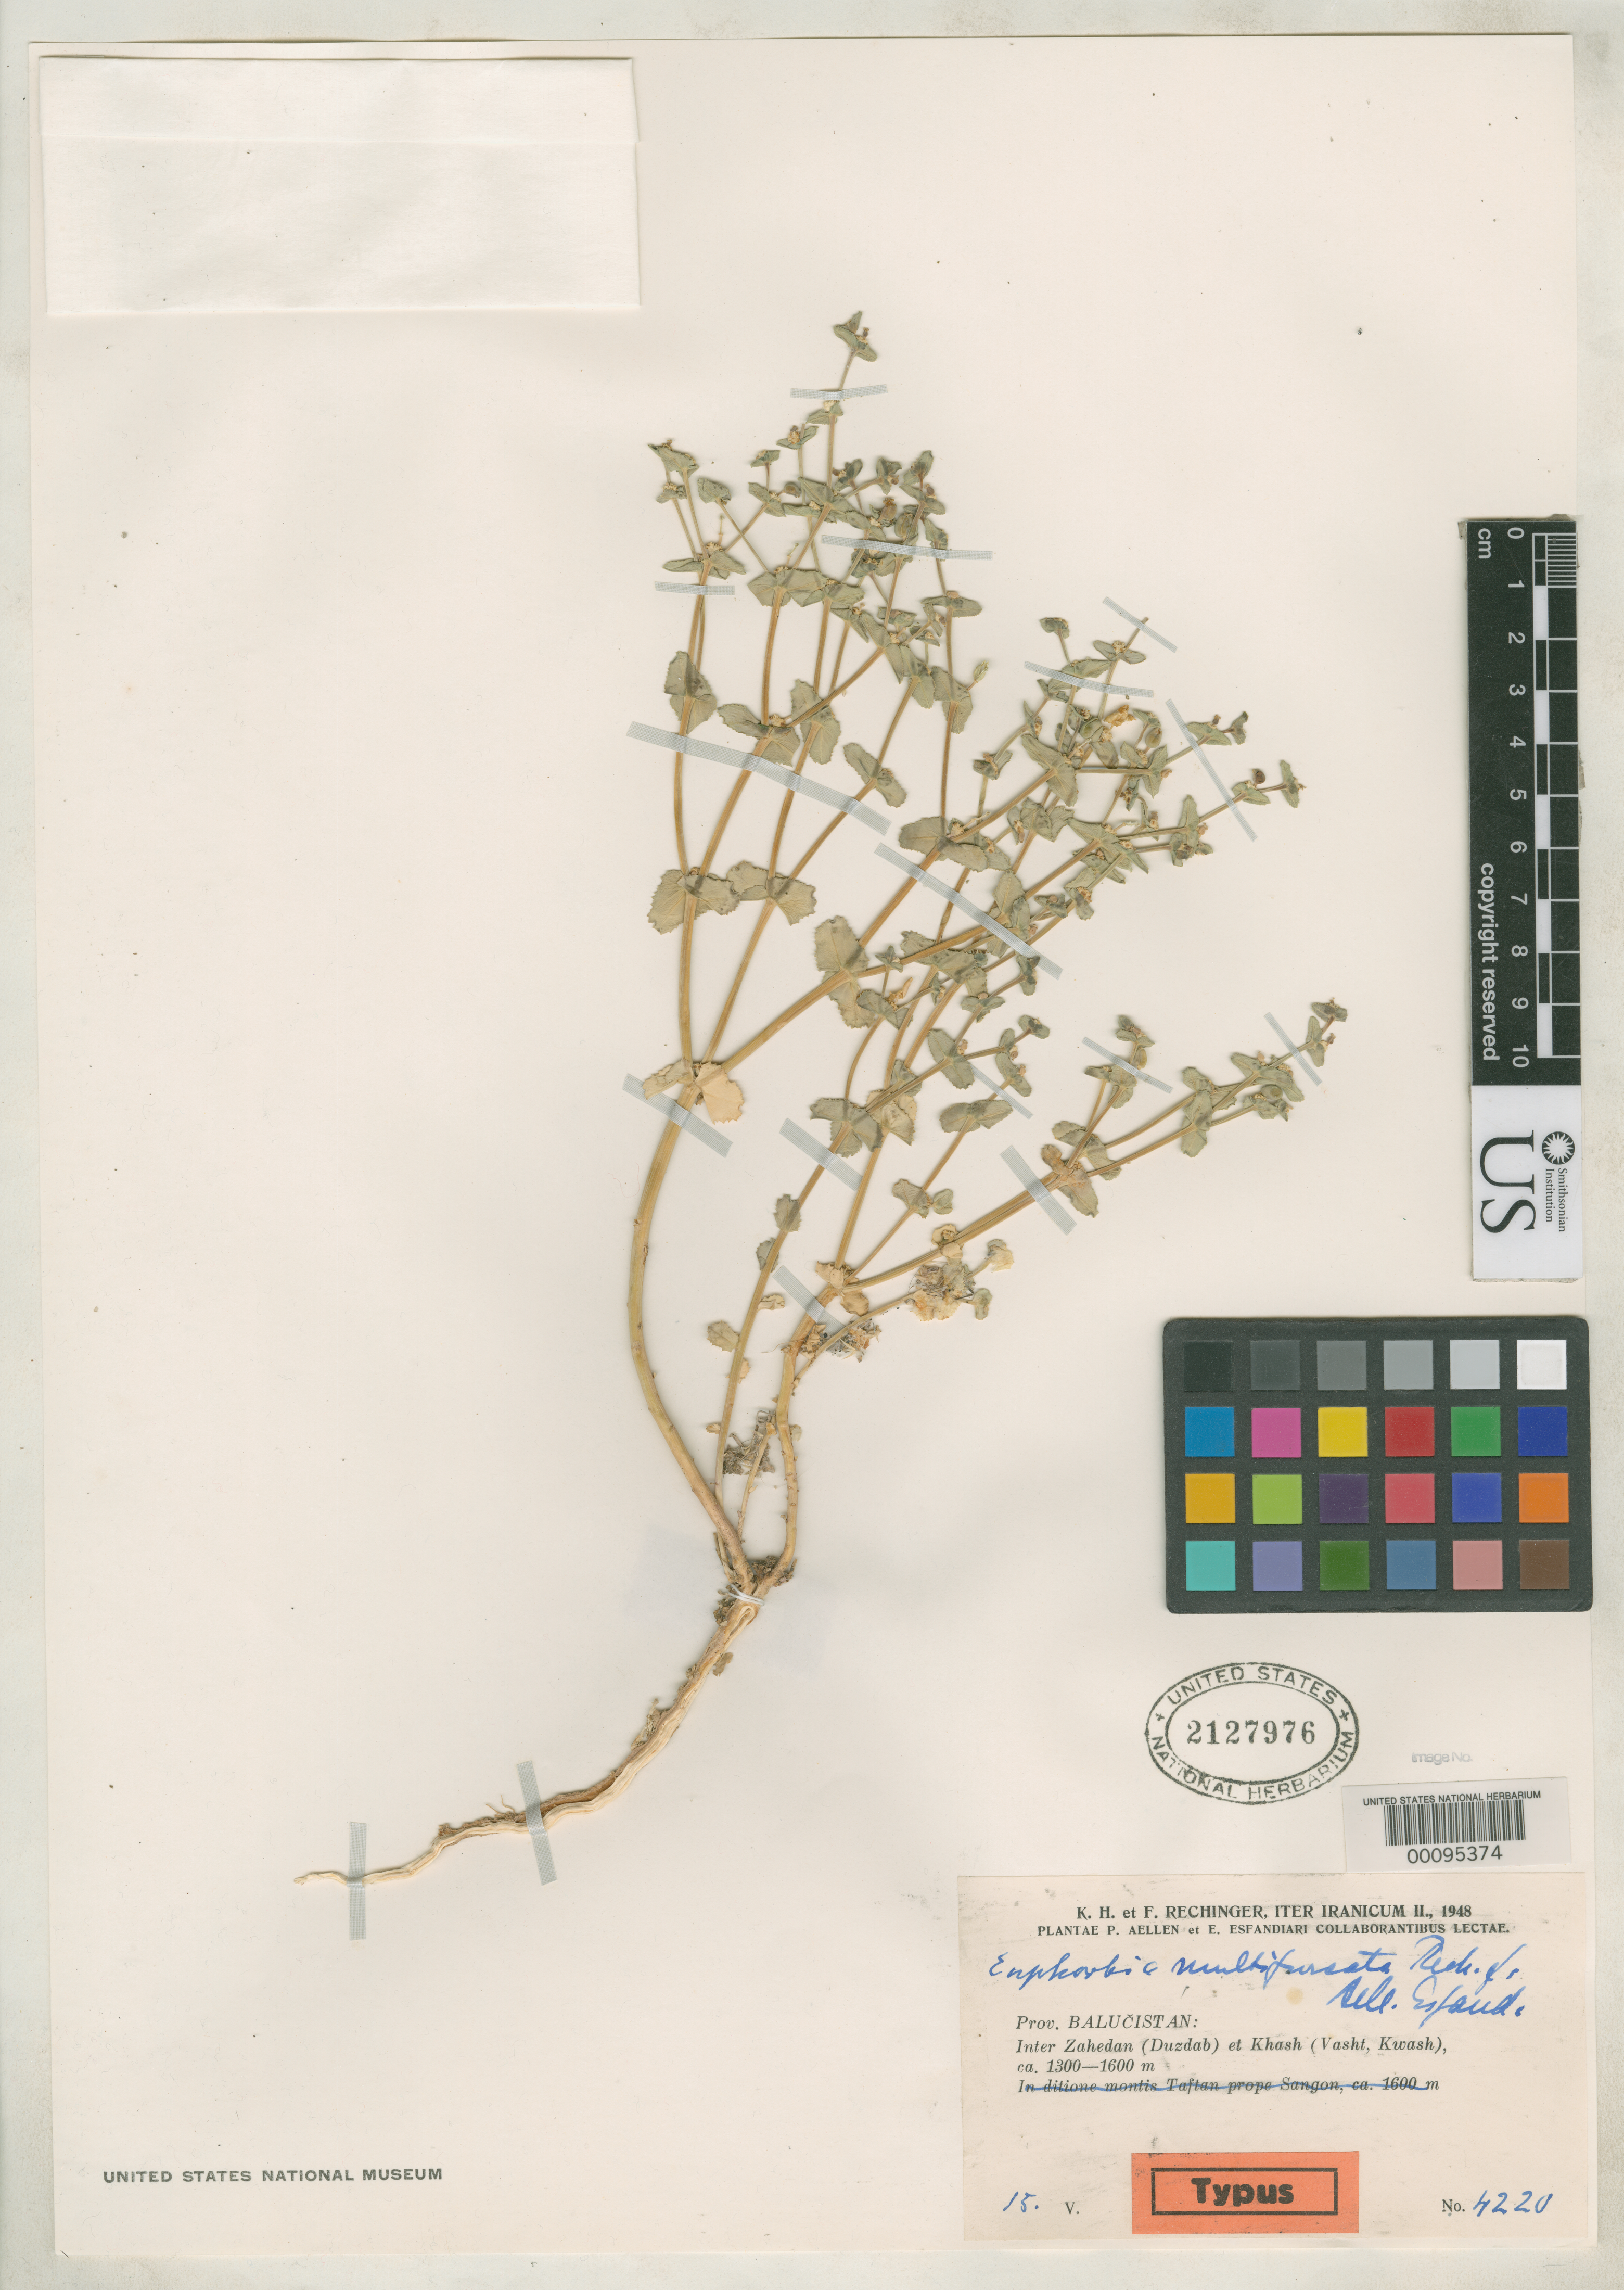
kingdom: Plantae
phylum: Tracheophyta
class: Magnoliopsida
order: Malpighiales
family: Euphorbiaceae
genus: Euphorbia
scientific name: Euphorbia multifurcata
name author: Rech. f.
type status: Type Collection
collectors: K. H. Rechinger & F. Rechinger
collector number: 4220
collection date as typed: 15 May 1948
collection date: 1948-05-15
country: Iran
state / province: Sistan and Baluchistan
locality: Inter Zahedan (Duzdab) et Khash (Vasht, Kwash).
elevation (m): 1300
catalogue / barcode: US 2127976